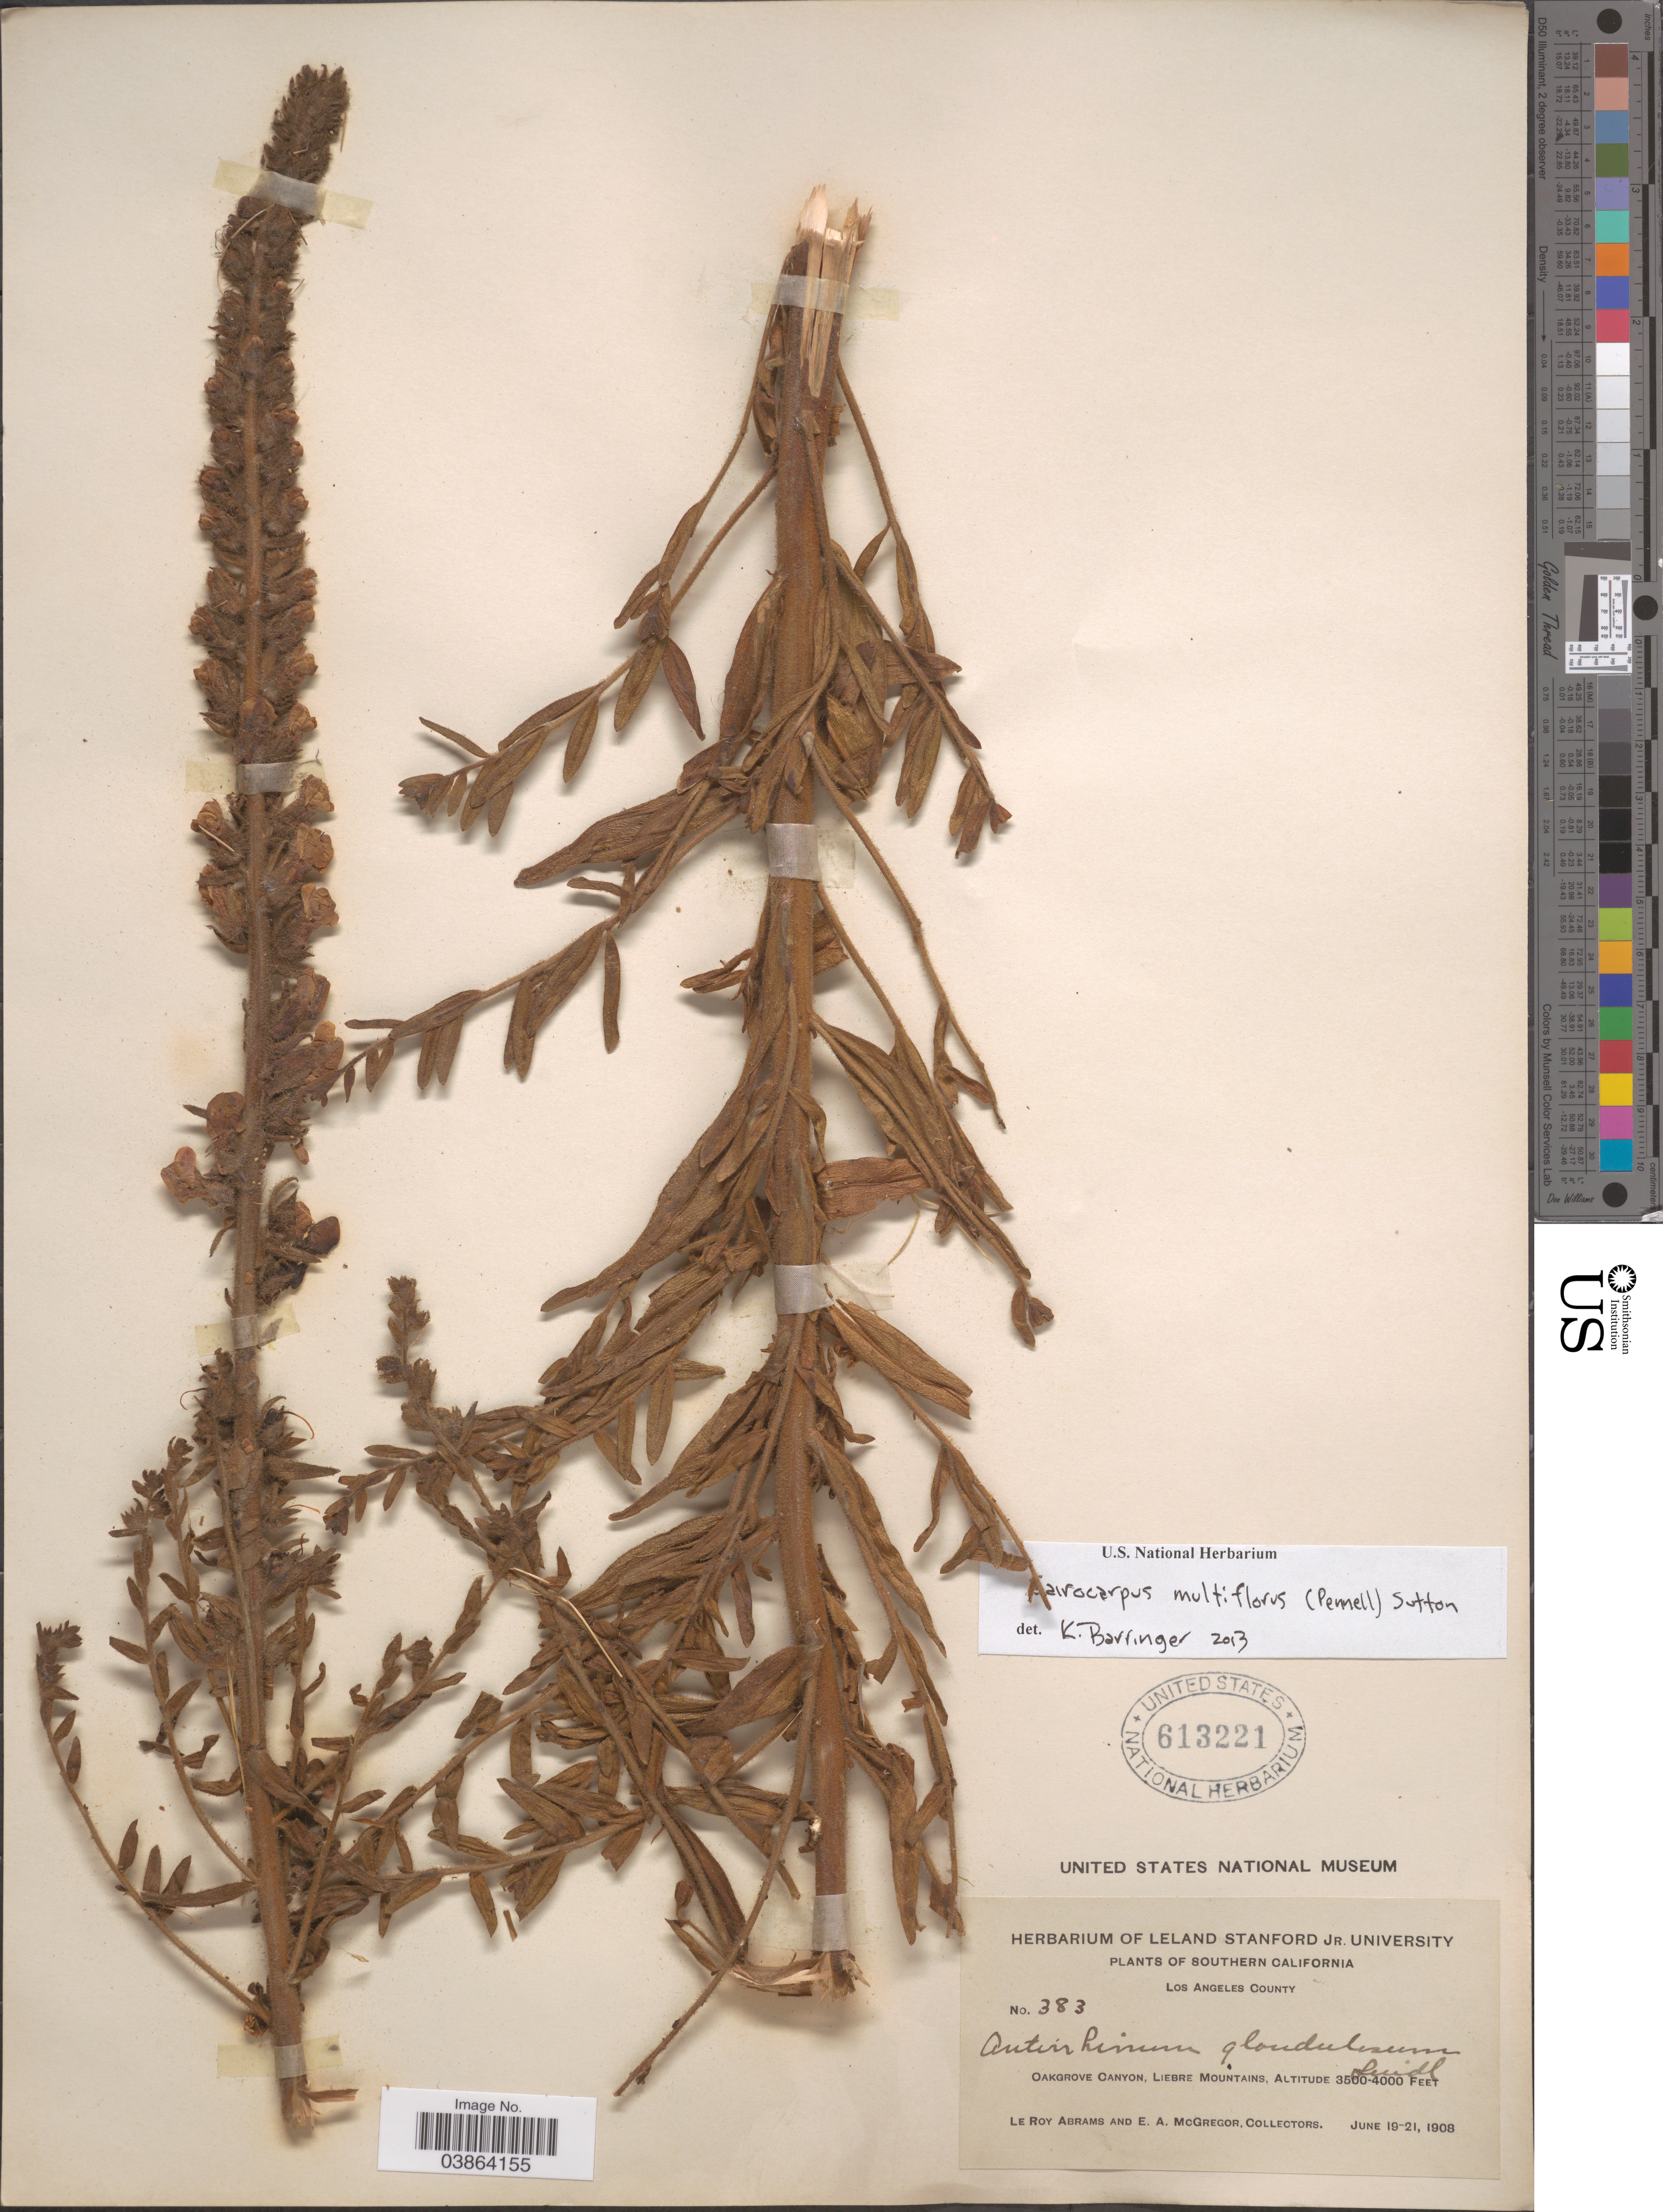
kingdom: Plantae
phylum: Tracheophyta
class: Magnoliopsida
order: Lamiales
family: Plantaginaceae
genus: Sairocarpus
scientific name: Sairocarpus multiflorus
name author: (Pennell) D.A. Sutton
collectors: L. Abrams & E. A. McGregor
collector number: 383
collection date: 1908-06-19/1908-06-21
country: United States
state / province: California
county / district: Los Angeles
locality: Southern California, Los Angeles County. Oakgrove Canyon, Liebre Mountains.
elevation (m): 1067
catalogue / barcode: US 613221